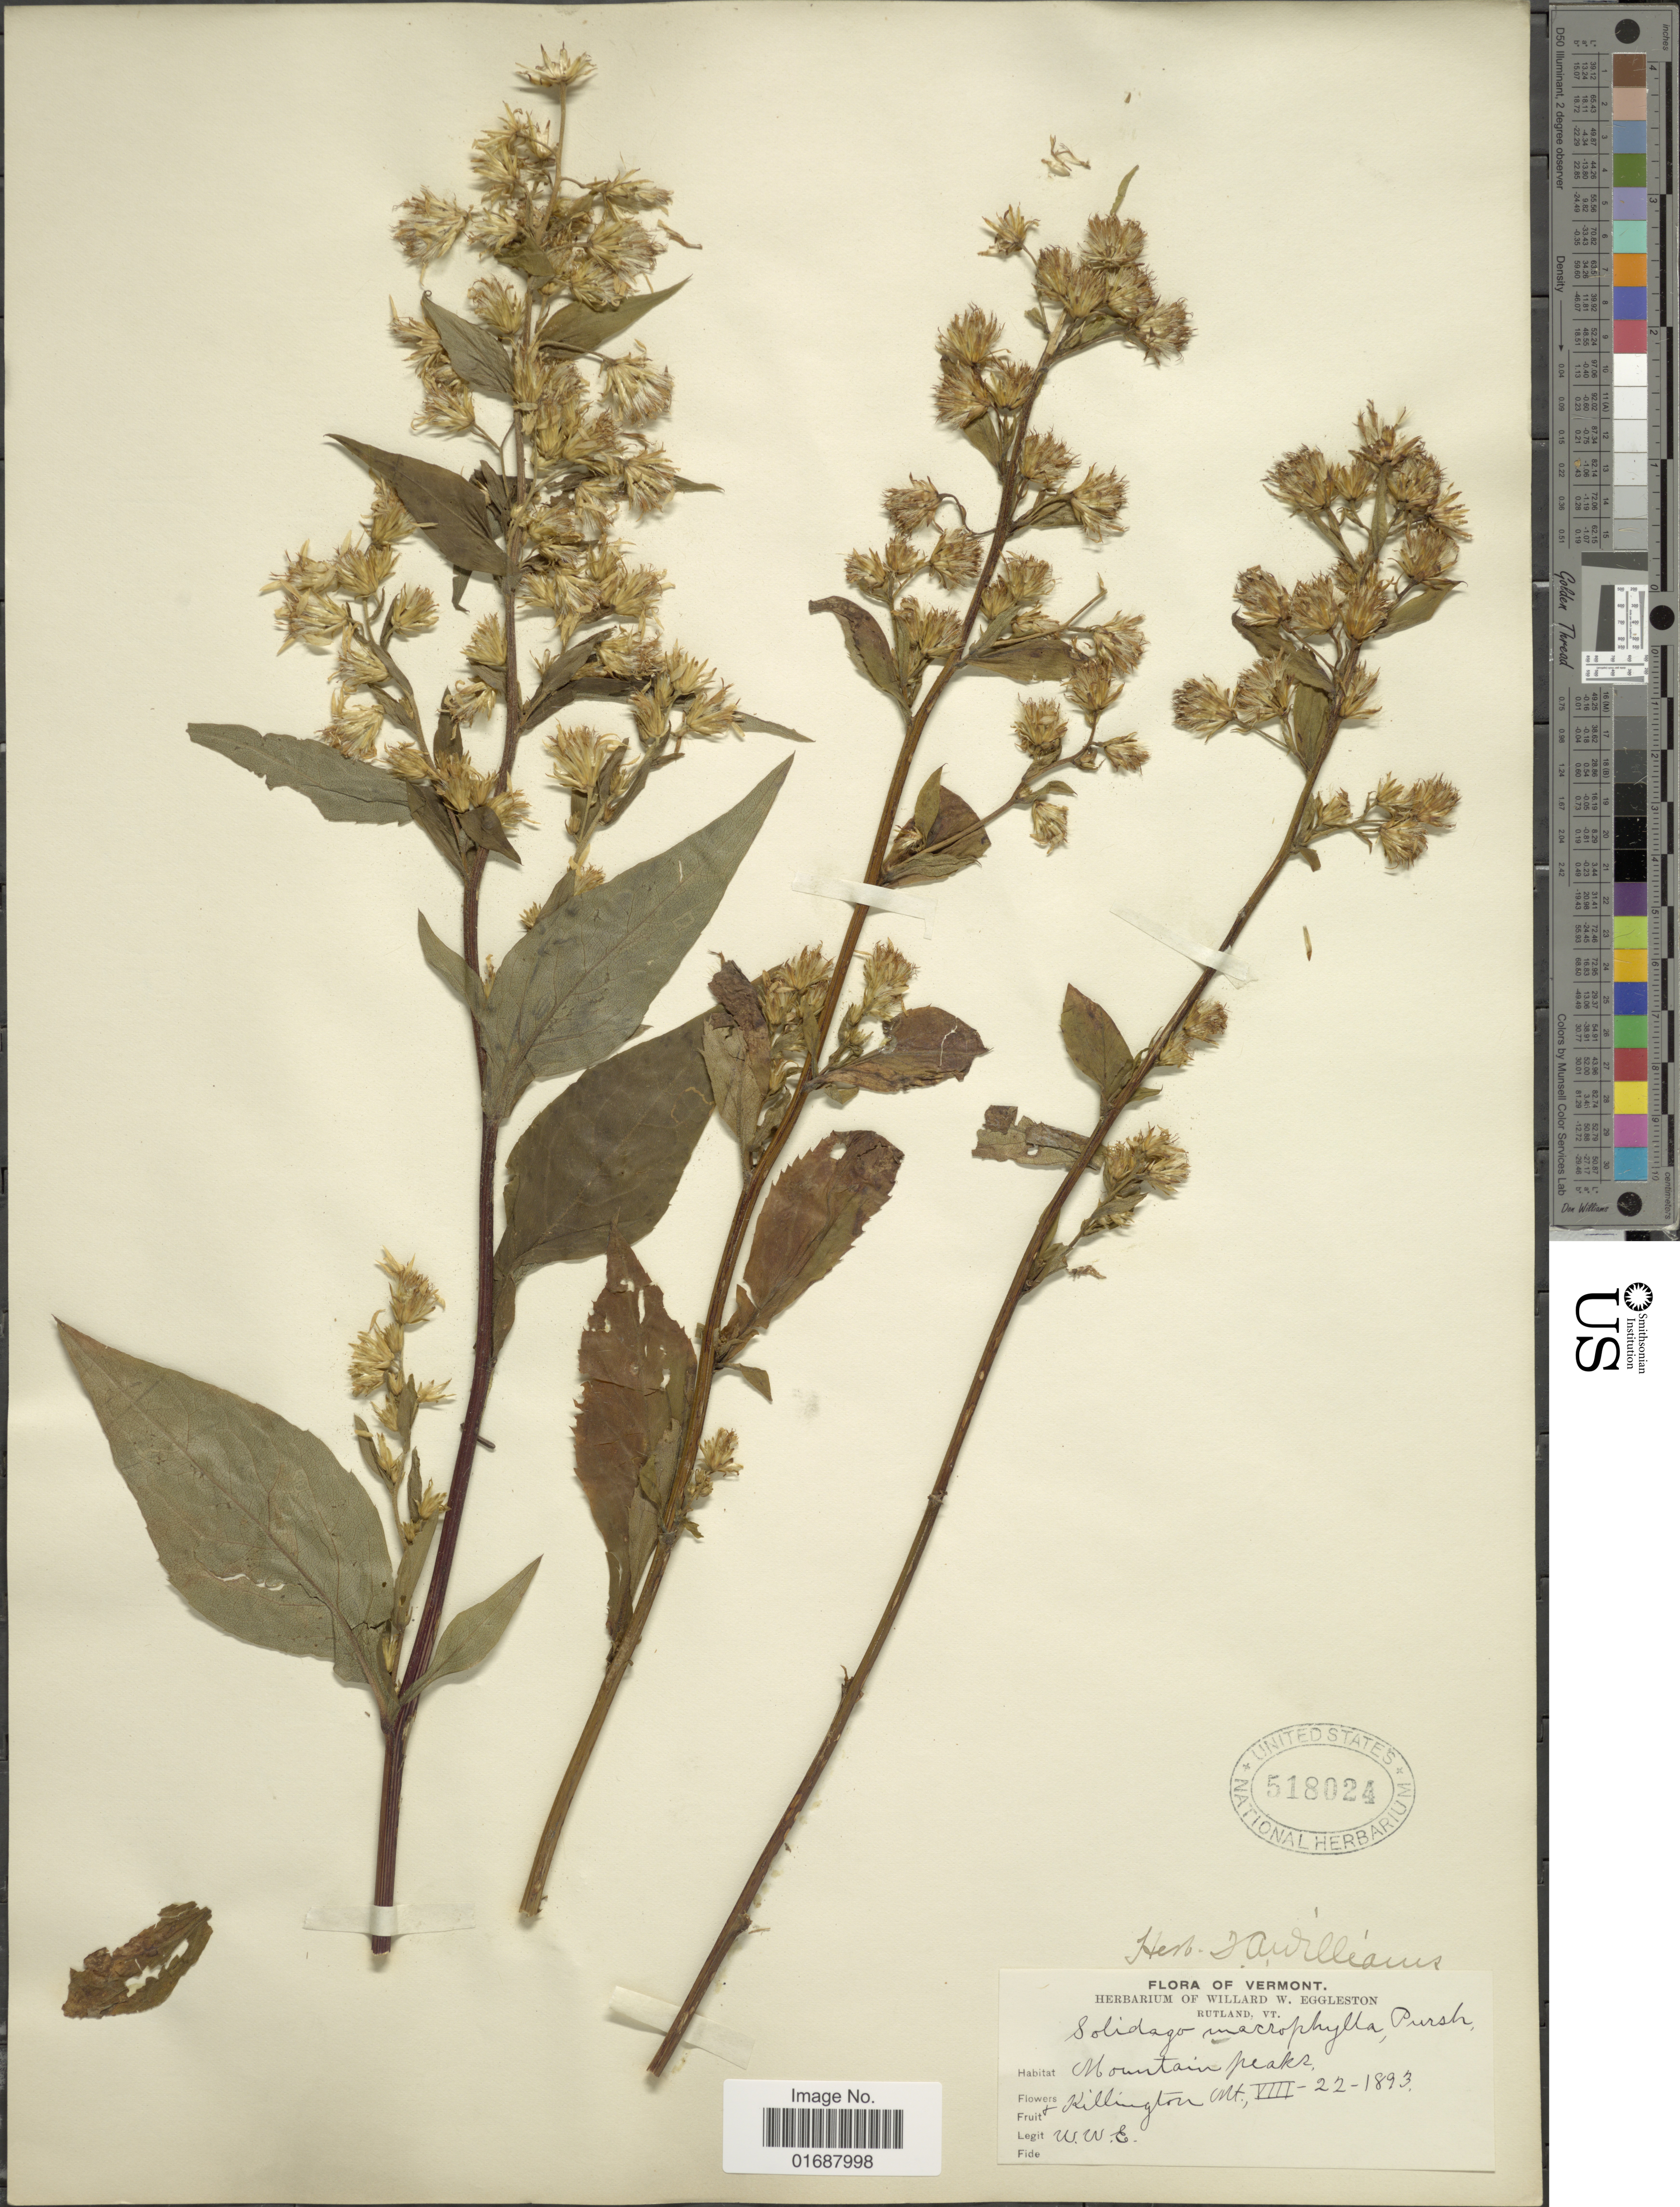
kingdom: Plantae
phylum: Tracheophyta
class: Magnoliopsida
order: Asterales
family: Asteraceae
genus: Solidago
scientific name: Solidago macrophylla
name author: Banks ex Pursh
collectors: W. W. Eggleston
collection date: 1893-08-22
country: United States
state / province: Vermont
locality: Vermont, Mountain Peaks, Kllington Mt.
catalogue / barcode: US 518024